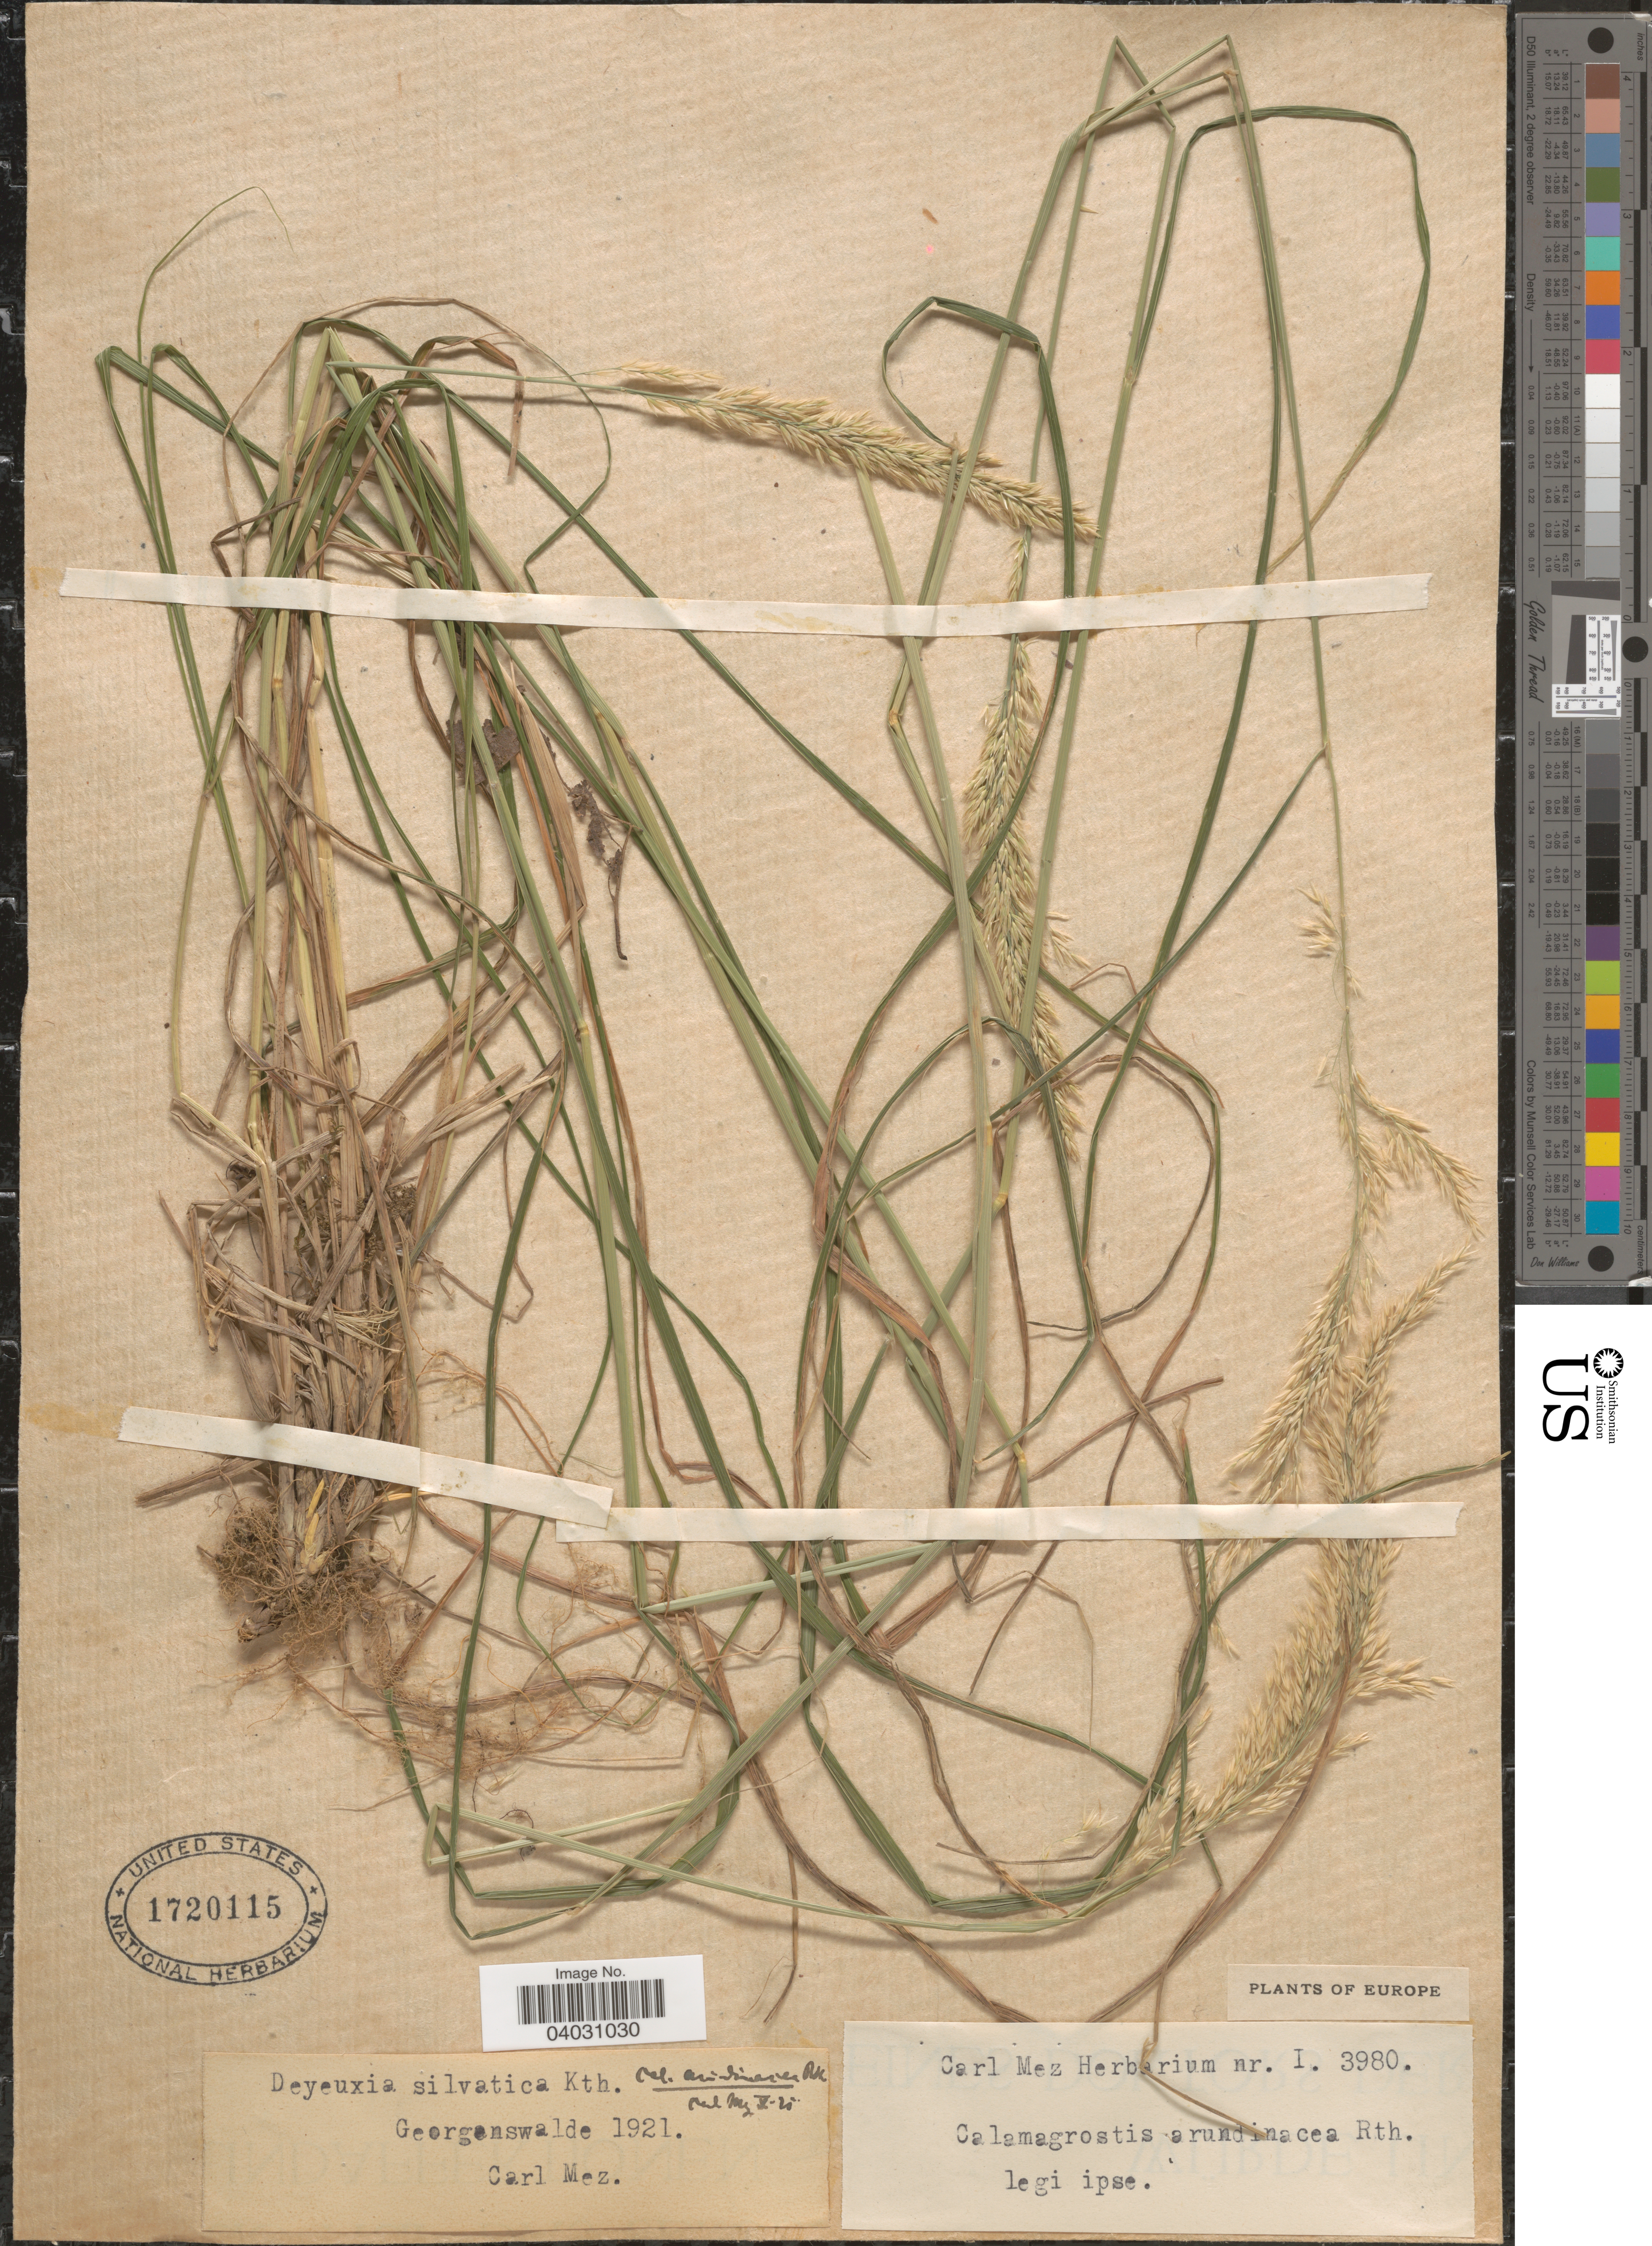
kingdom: Plantae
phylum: Tracheophyta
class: Liliopsida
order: Poales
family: Poaceae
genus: Calamagrostis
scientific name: Calamagrostis arundinacea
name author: (L.) Roth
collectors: C. C. Mez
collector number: I. 3980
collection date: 1921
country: Russian Federation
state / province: Kaliningrad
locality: Georganswalde.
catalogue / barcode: US 1720115